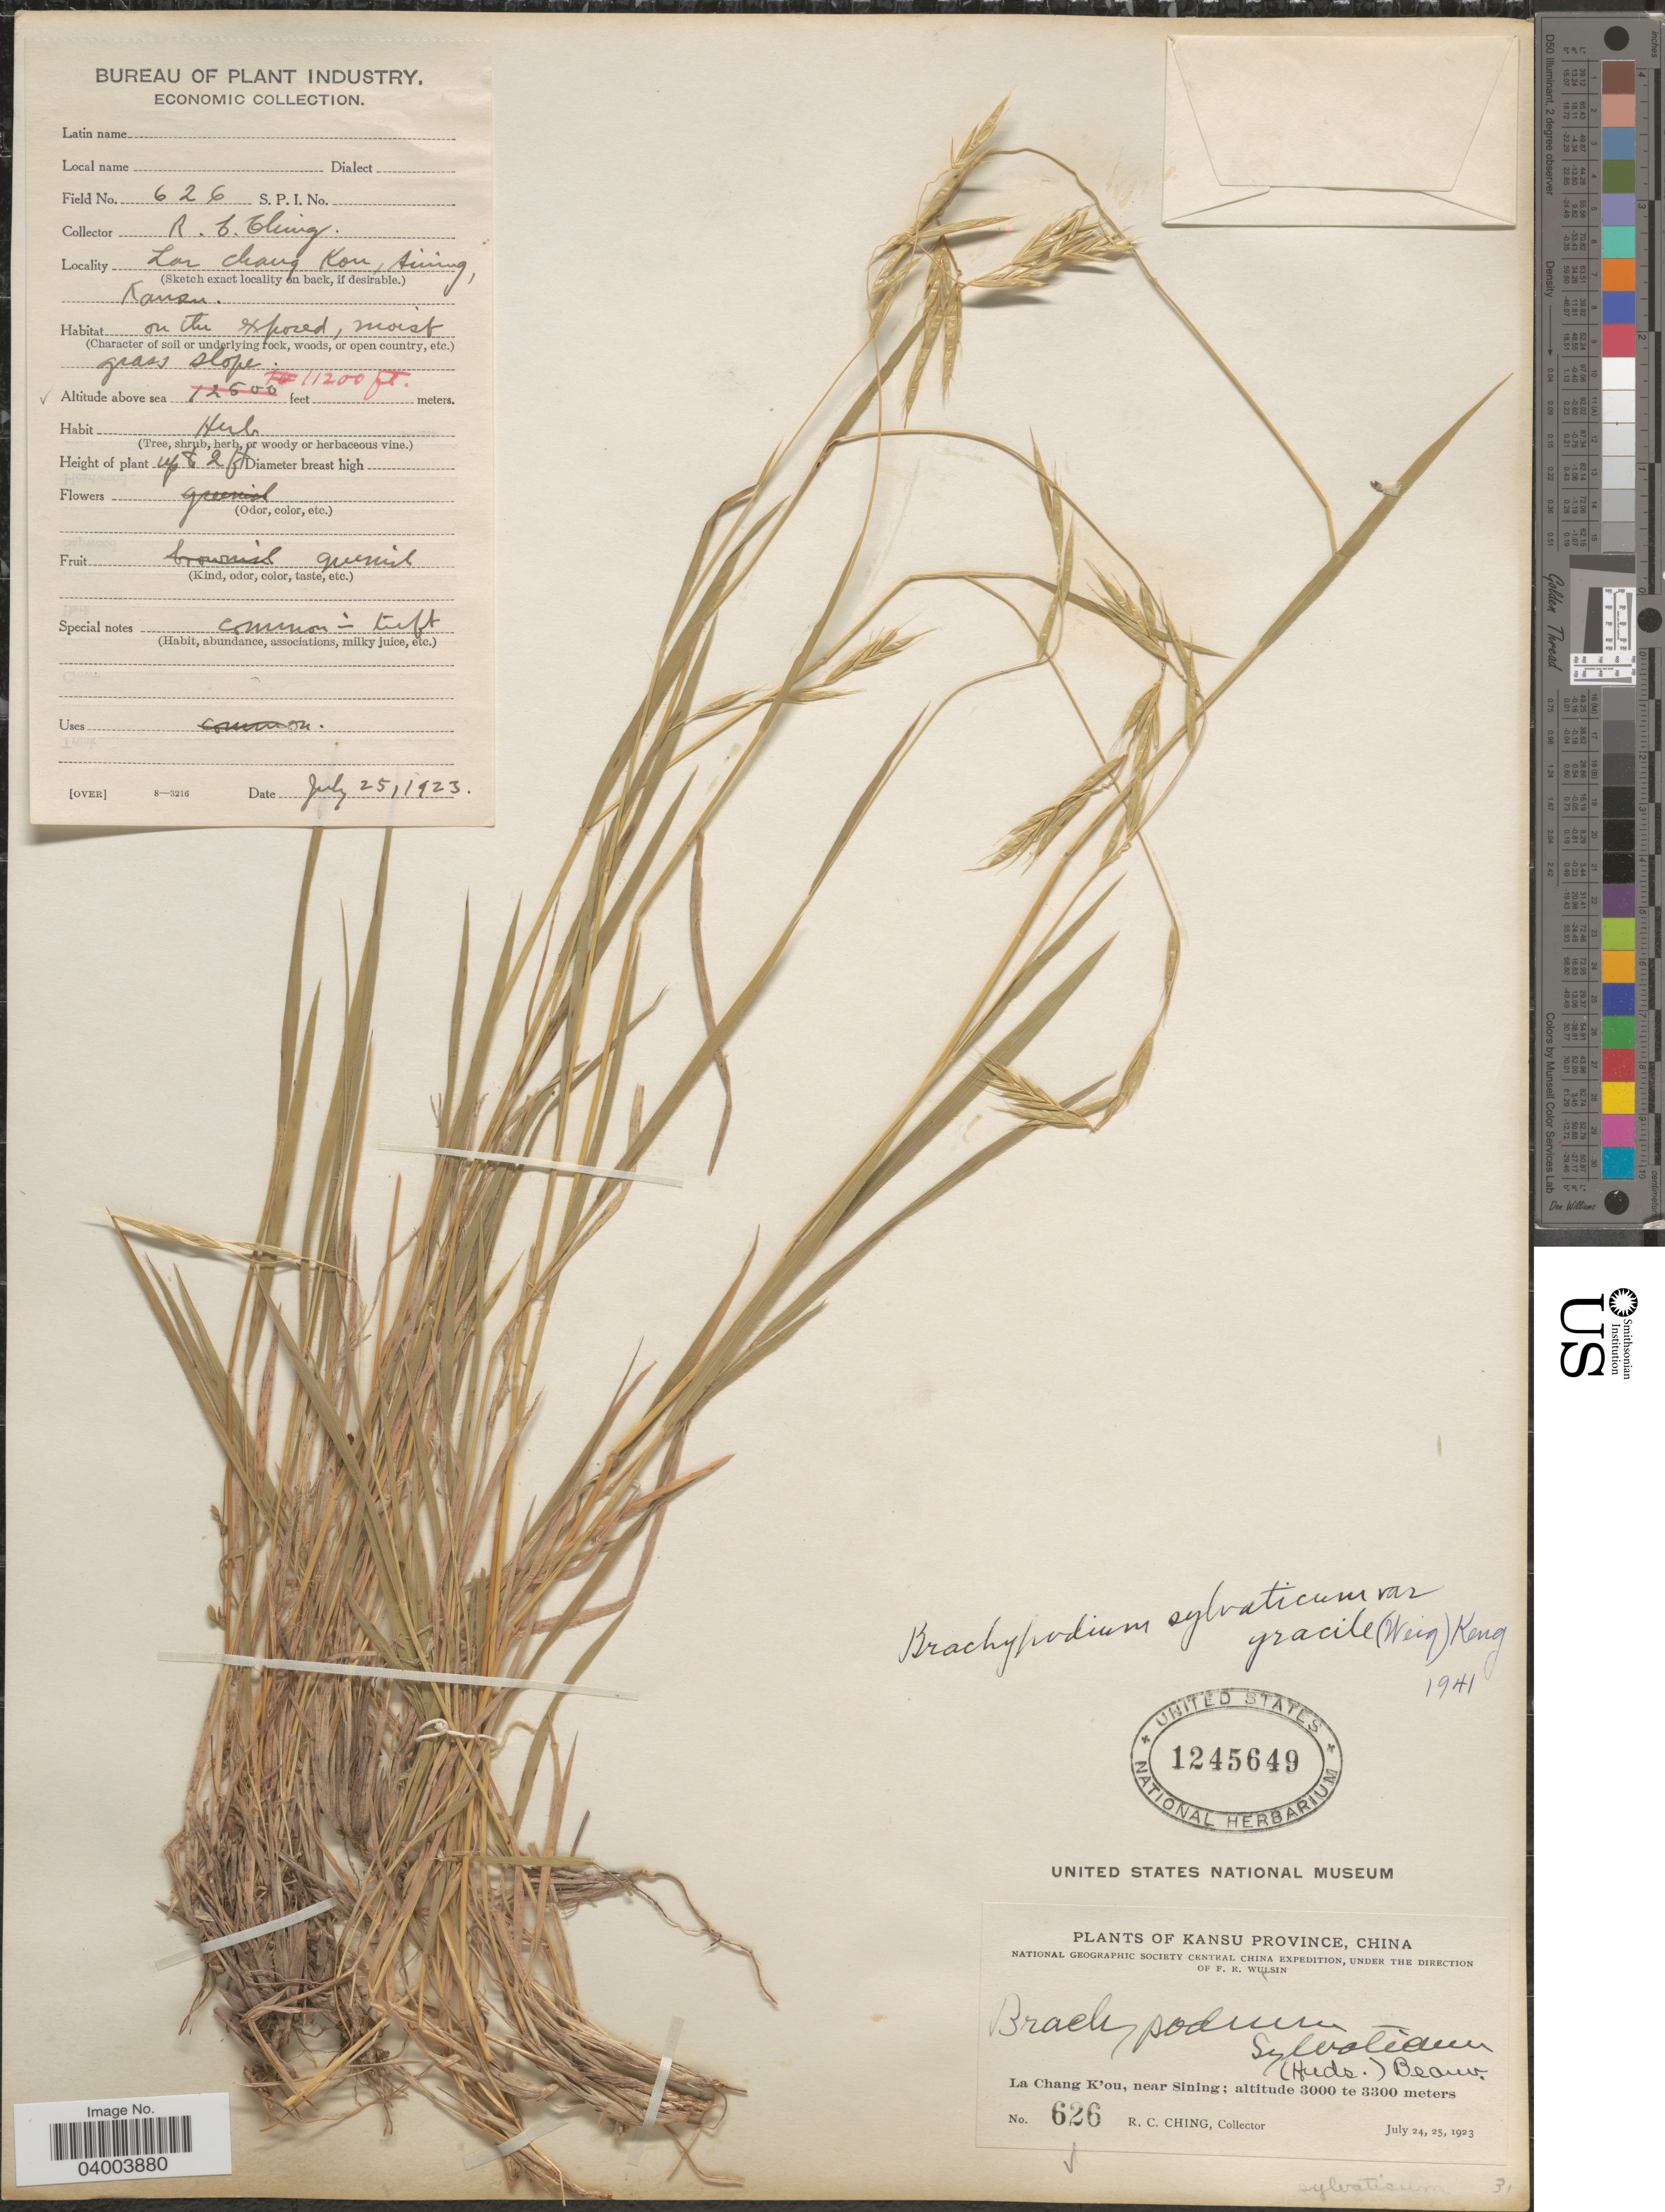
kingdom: Plantae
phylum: Tracheophyta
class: Liliopsida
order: Poales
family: Poaceae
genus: Brachypodium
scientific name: Brachypodium sylvaticum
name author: (Huds.) P. Beauv.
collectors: R. C. Ching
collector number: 626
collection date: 1923-07-25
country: China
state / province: Gansu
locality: Kansu Province. La Chang K'ou, near Sining. La Chang Kou, Sining, Kansu.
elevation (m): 3414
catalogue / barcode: US 1245649